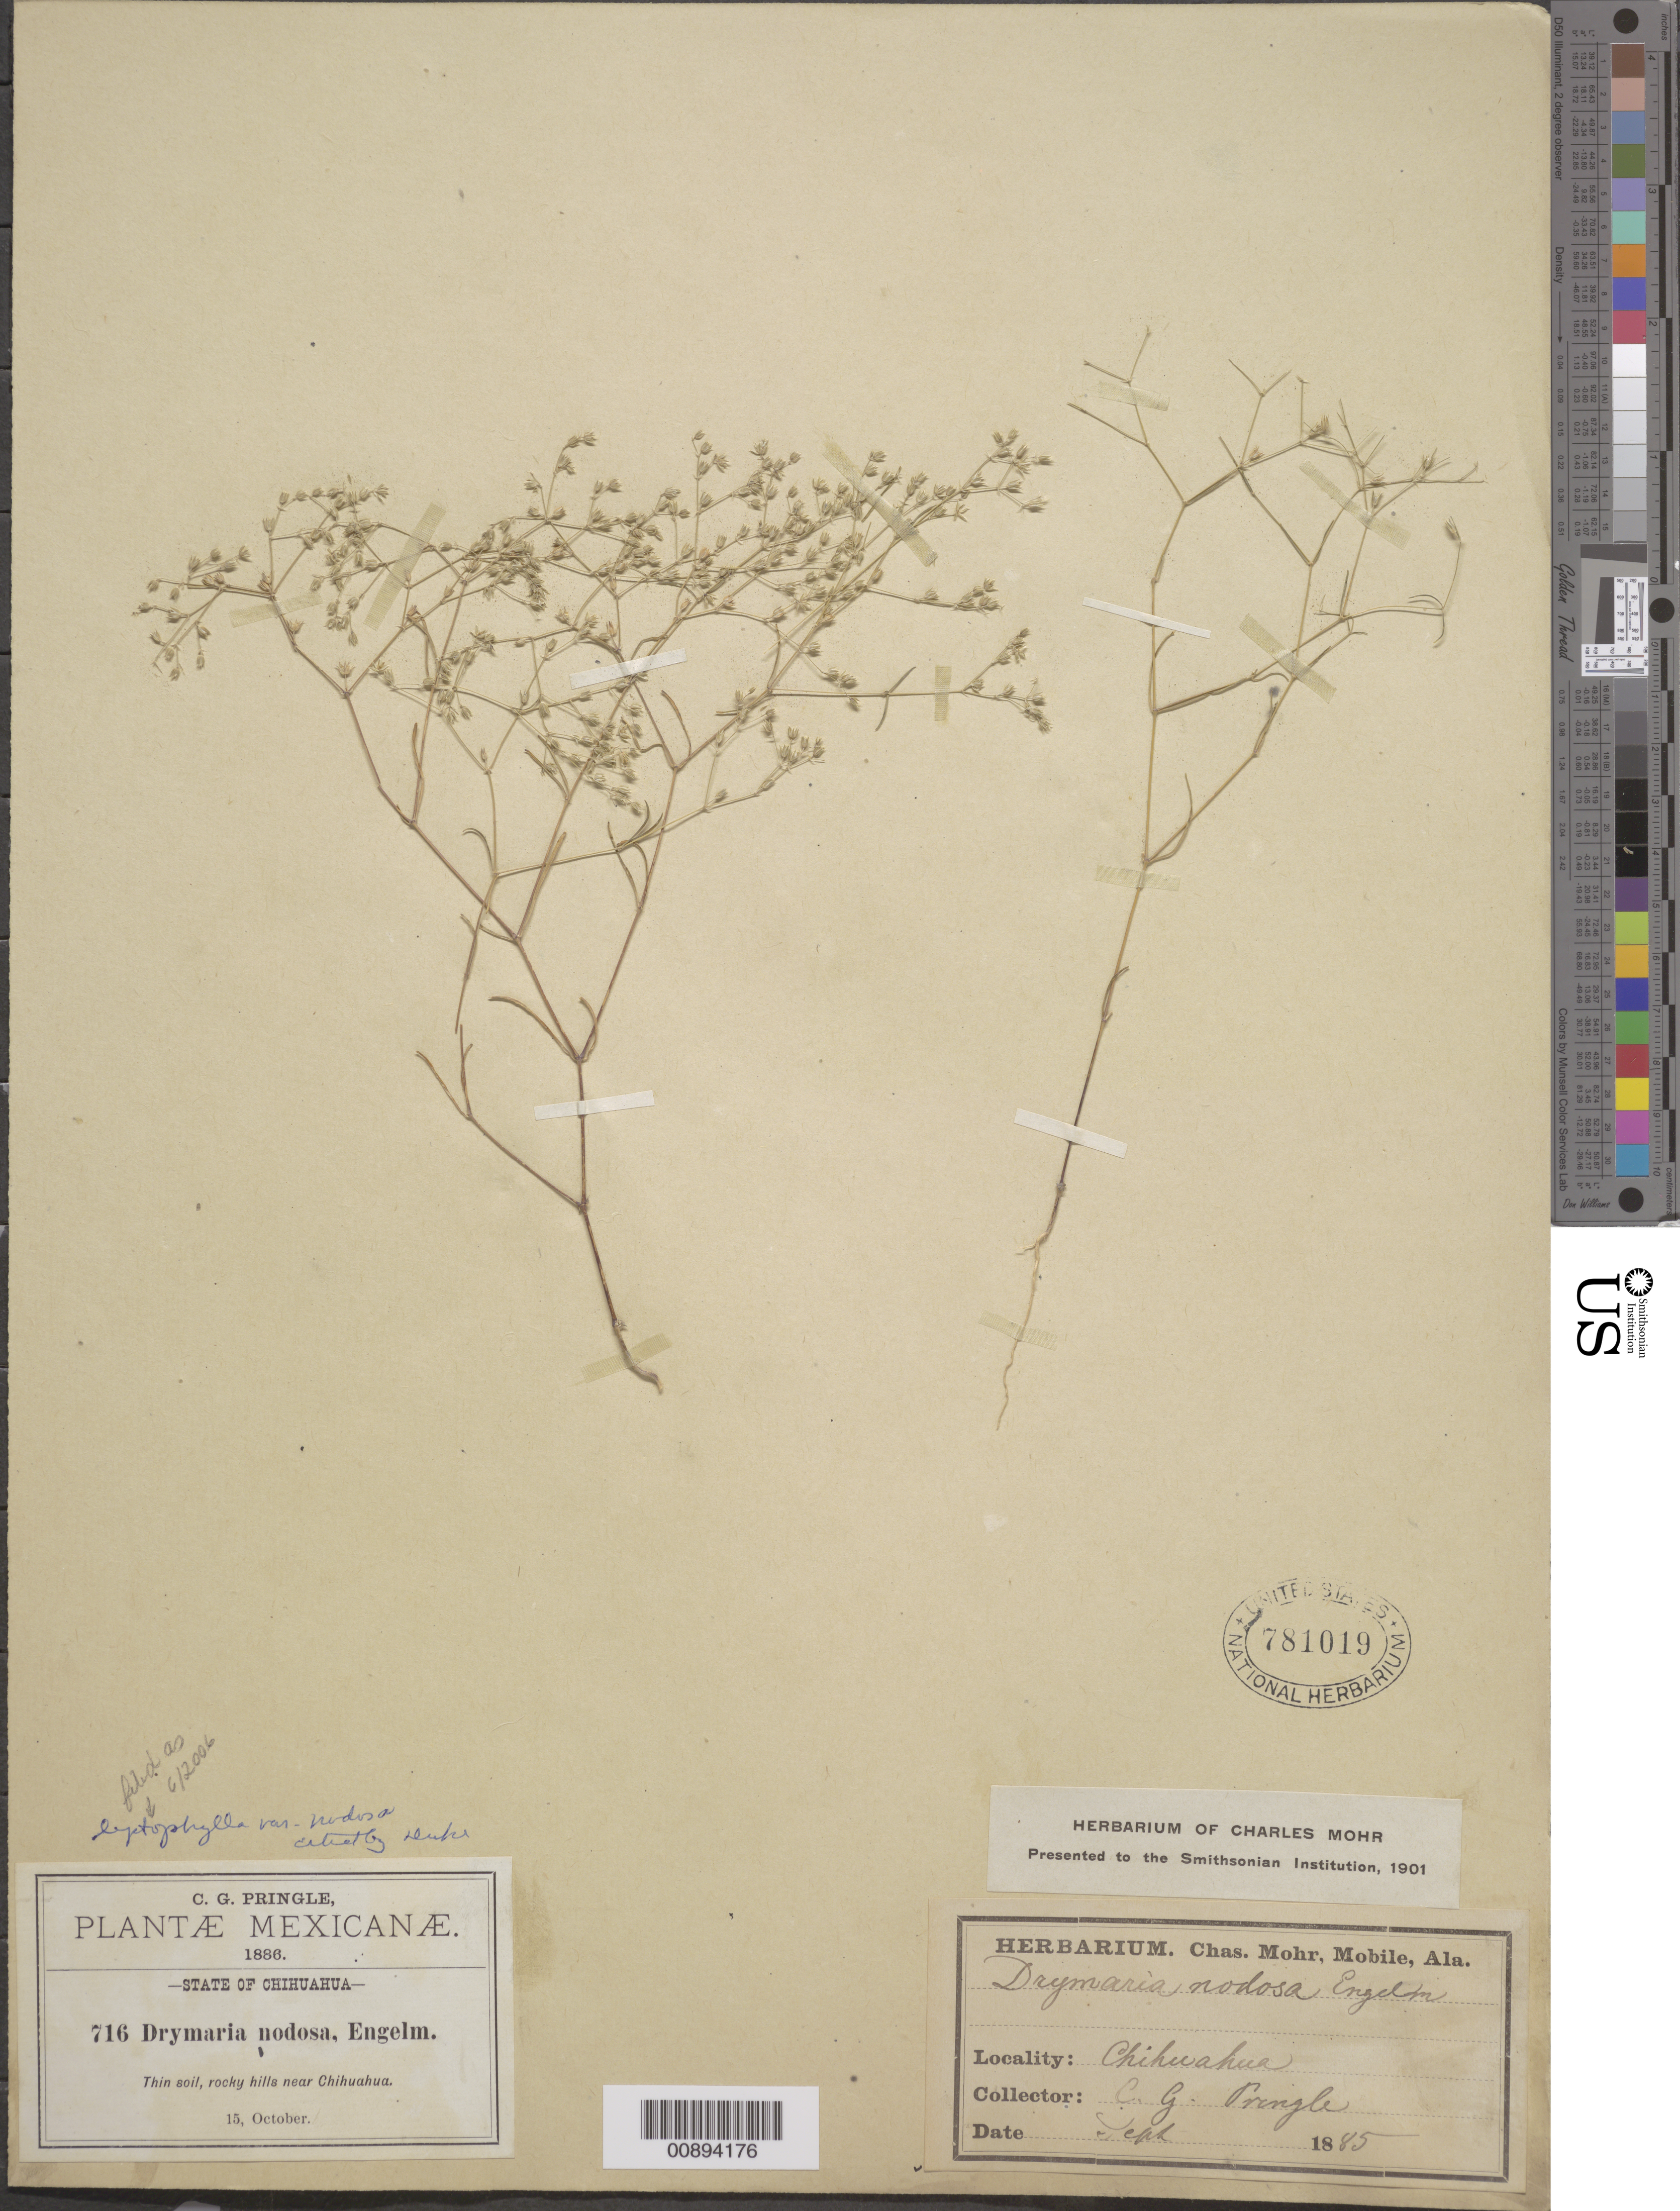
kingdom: Plantae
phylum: Tracheophyta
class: Magnoliopsida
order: Caryophyllales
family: Caryophyllaceae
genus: Drymaria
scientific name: Drymaria leptophylla var. nodosa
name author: (Engelm.) J.A. Duke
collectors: C. G. Pringle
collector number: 716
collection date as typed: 15 Oct 1886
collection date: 1886-10-15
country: Mexico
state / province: Chihuahua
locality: Near Chihuahua, Chihuahua.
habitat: Thin soil, rocky hills.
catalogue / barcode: US 781019